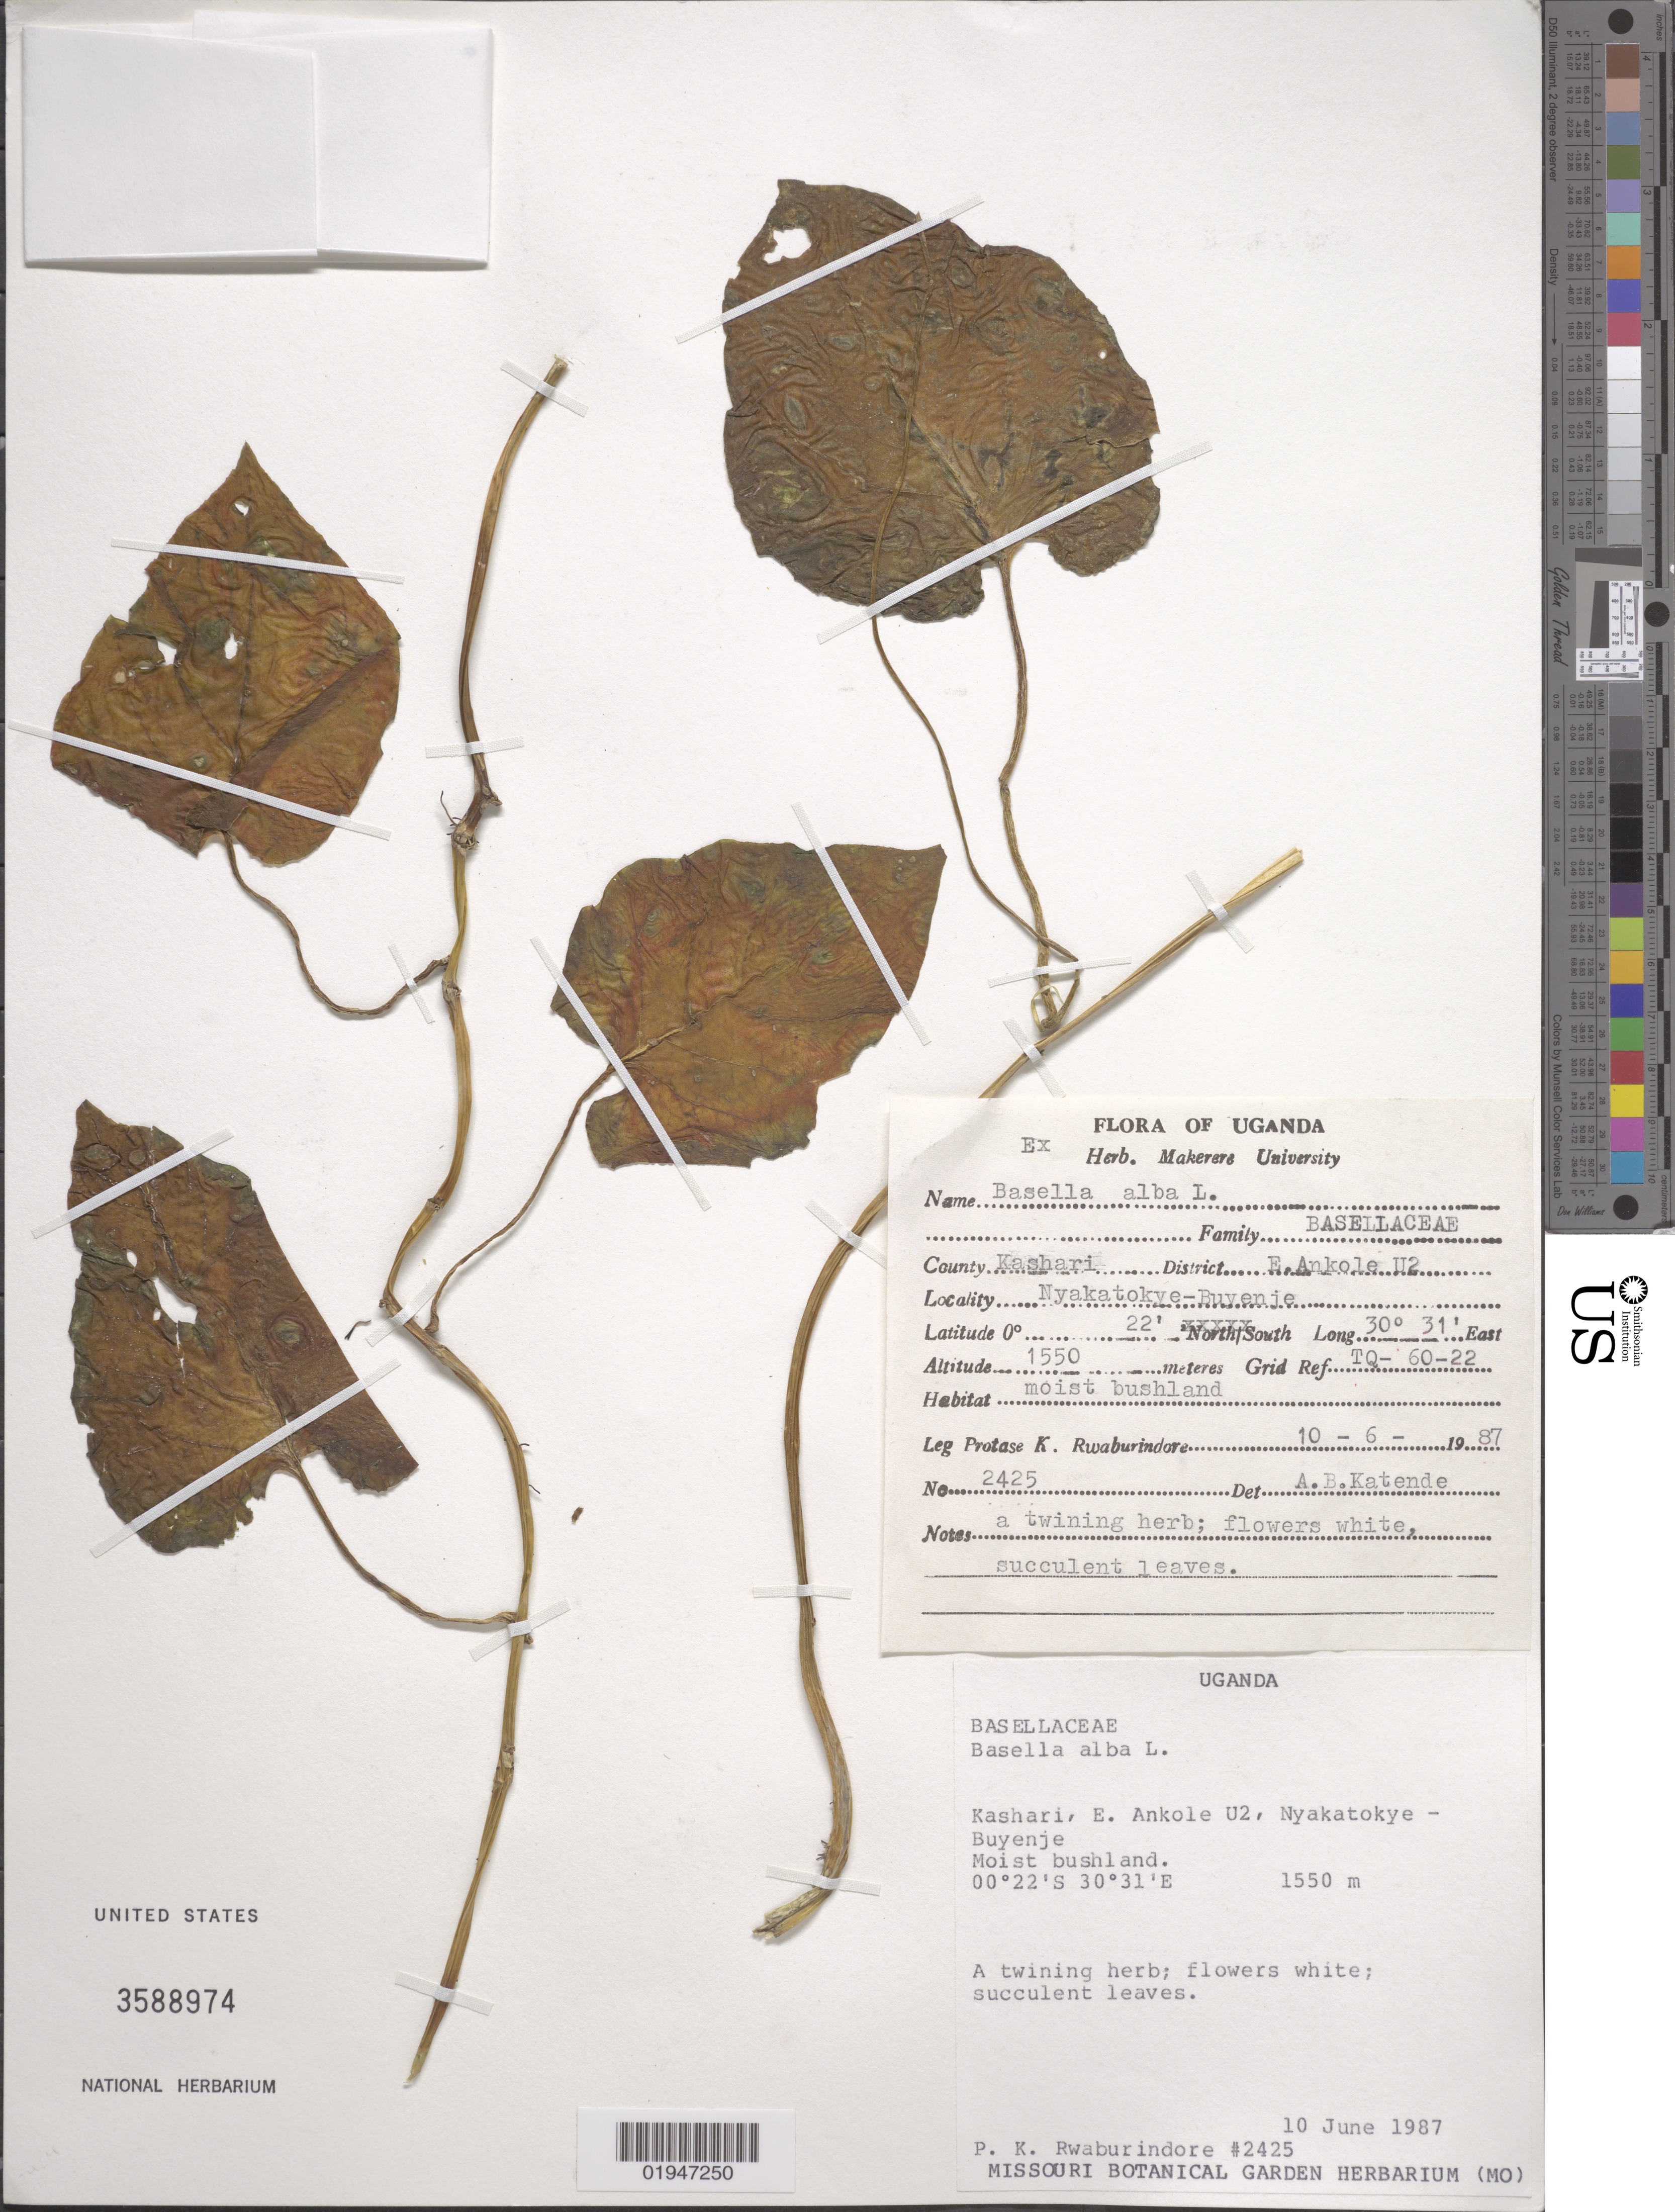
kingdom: Plantae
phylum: Tracheophyta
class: Magnoliopsida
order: Caryophyllales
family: Basellaceae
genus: Basella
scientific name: Basella alba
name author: L.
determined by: Katende, A. B.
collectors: P. Rwaburindore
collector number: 2425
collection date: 1987-06-10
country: Uganda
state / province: Western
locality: Kashari County; E. Ankola U2 District, Nyakatokye-Buyenje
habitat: Moist bushland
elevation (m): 1550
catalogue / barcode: US 3588974